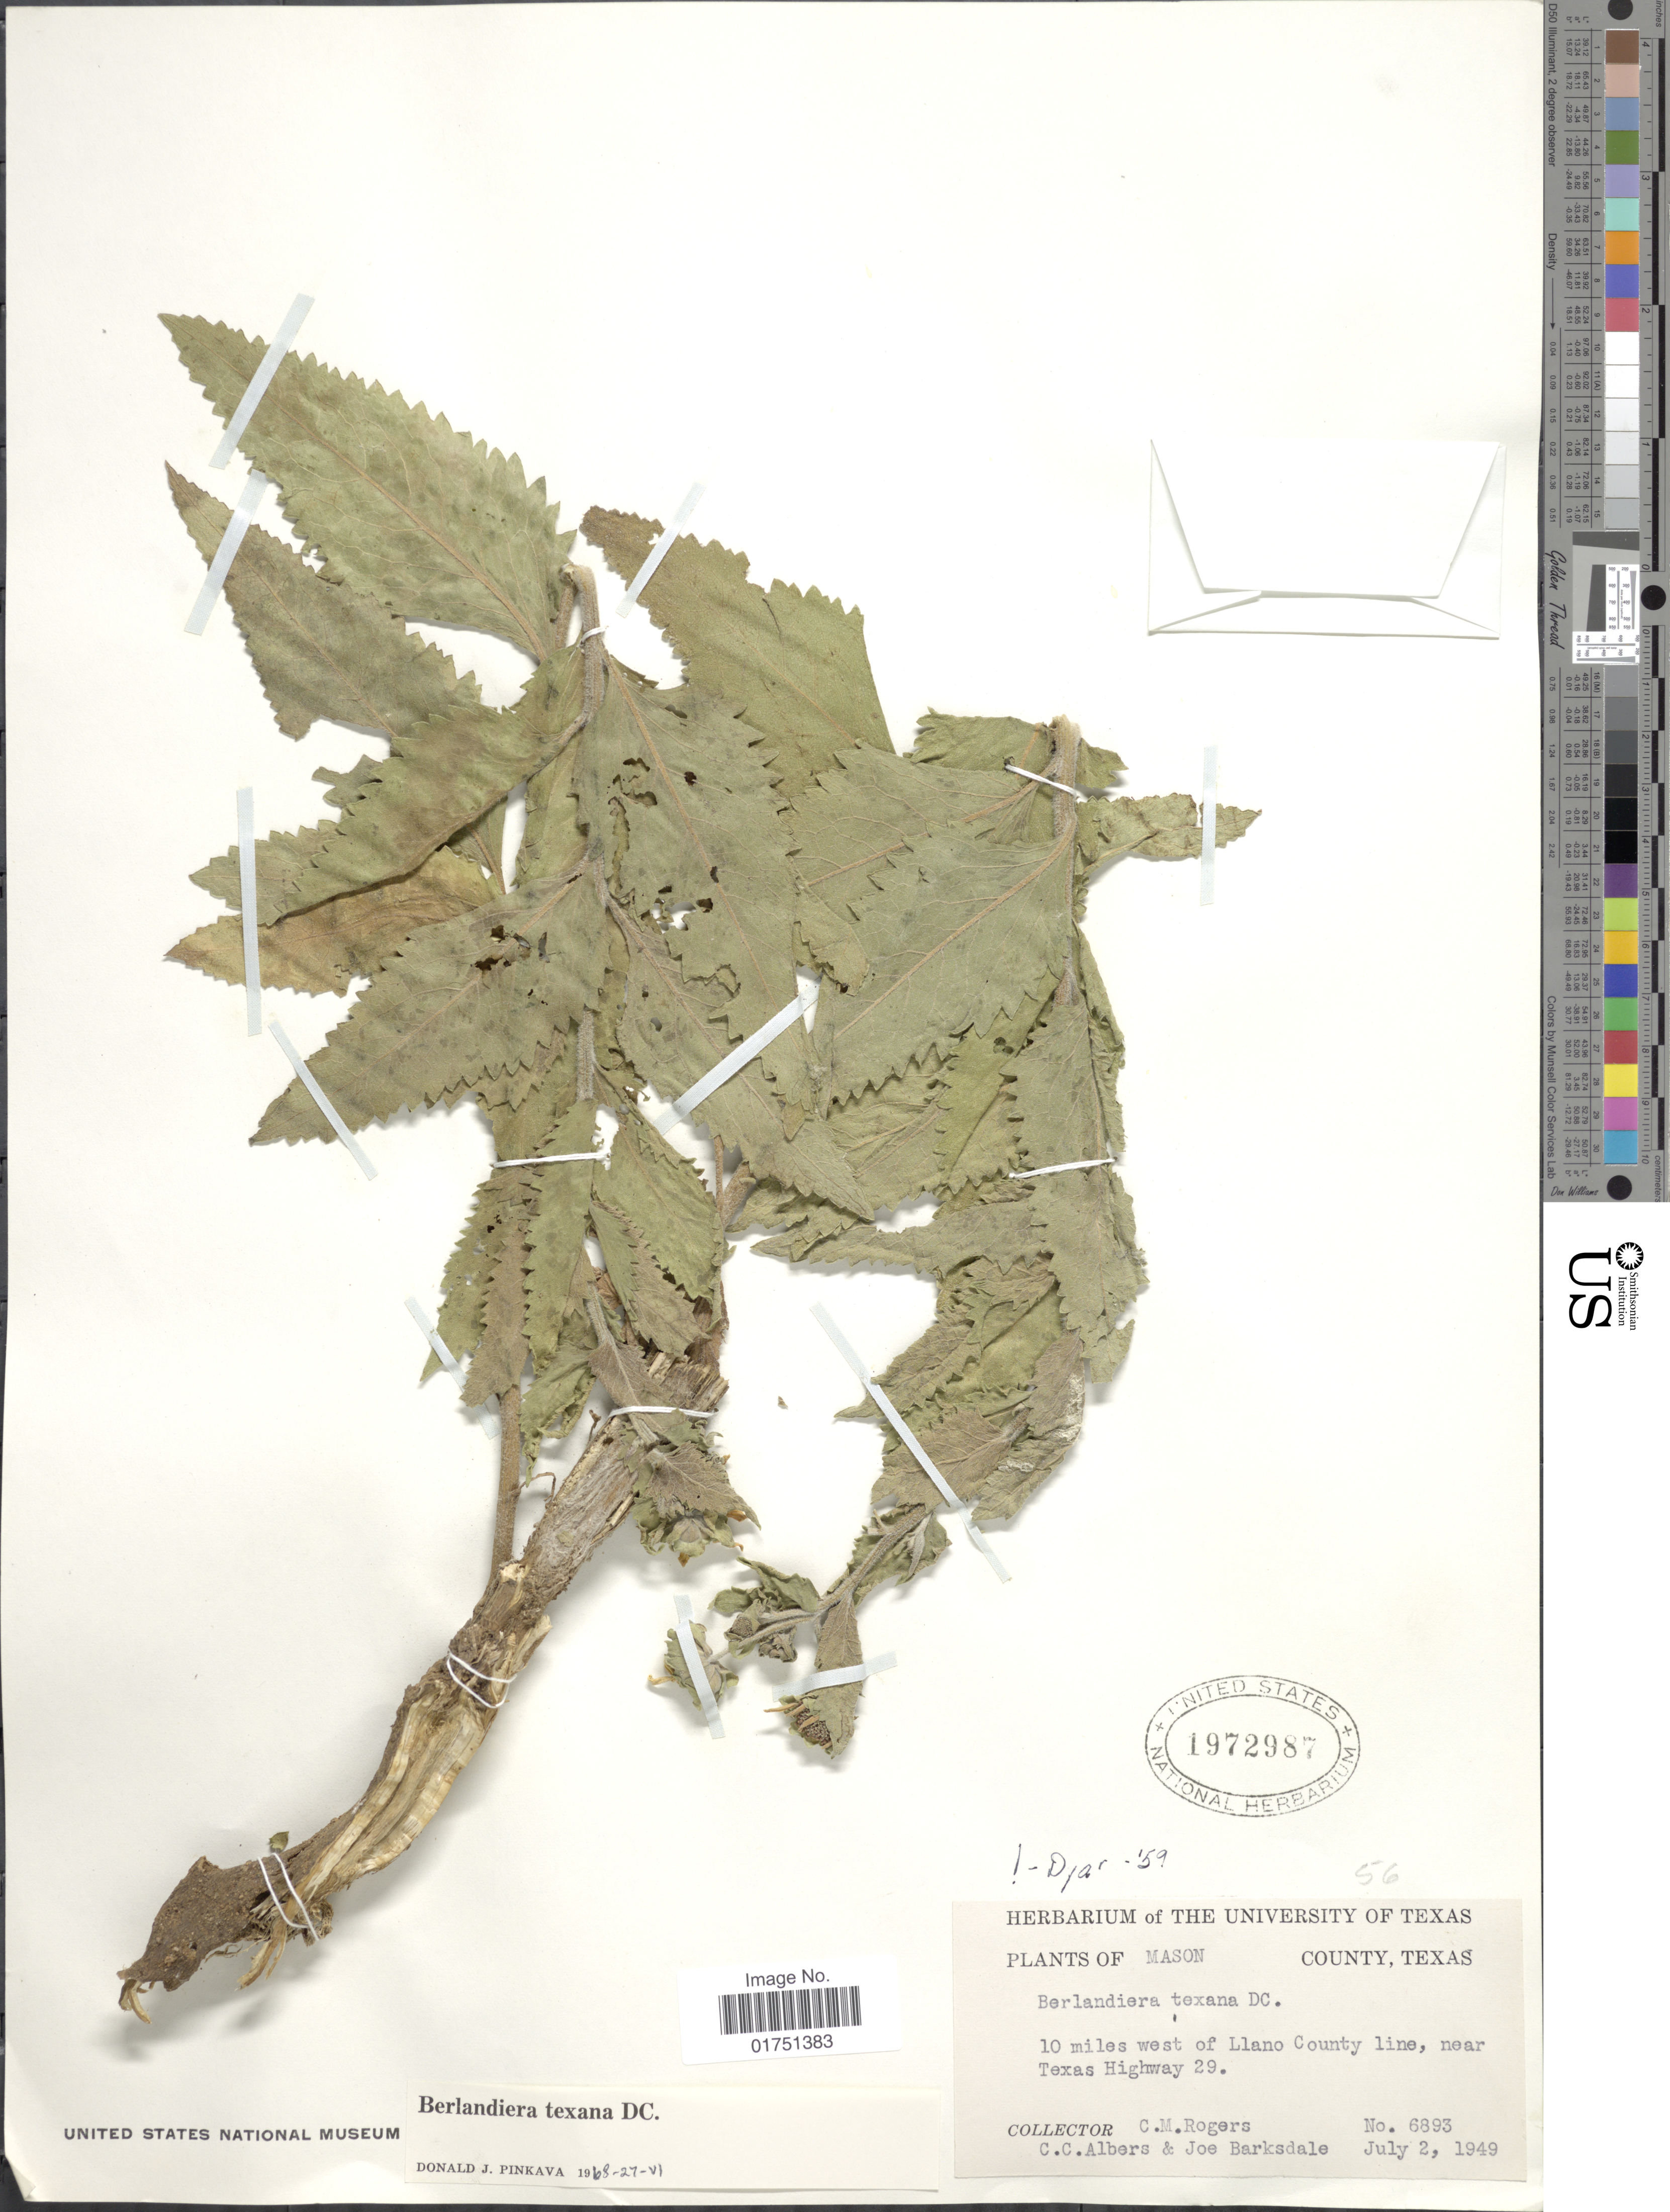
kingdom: Plantae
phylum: Tracheophyta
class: Magnoliopsida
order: Asterales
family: Asteraceae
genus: Berlandiera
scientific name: Berlandiera texana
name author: DC.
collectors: C. M. Rogers, C. Albers & J. Barksdale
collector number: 6893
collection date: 1949-07-02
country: United States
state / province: Texas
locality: Mason County, Texas. 10 miles west of Llano County line, near Texas Highway 29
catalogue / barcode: US 1972987